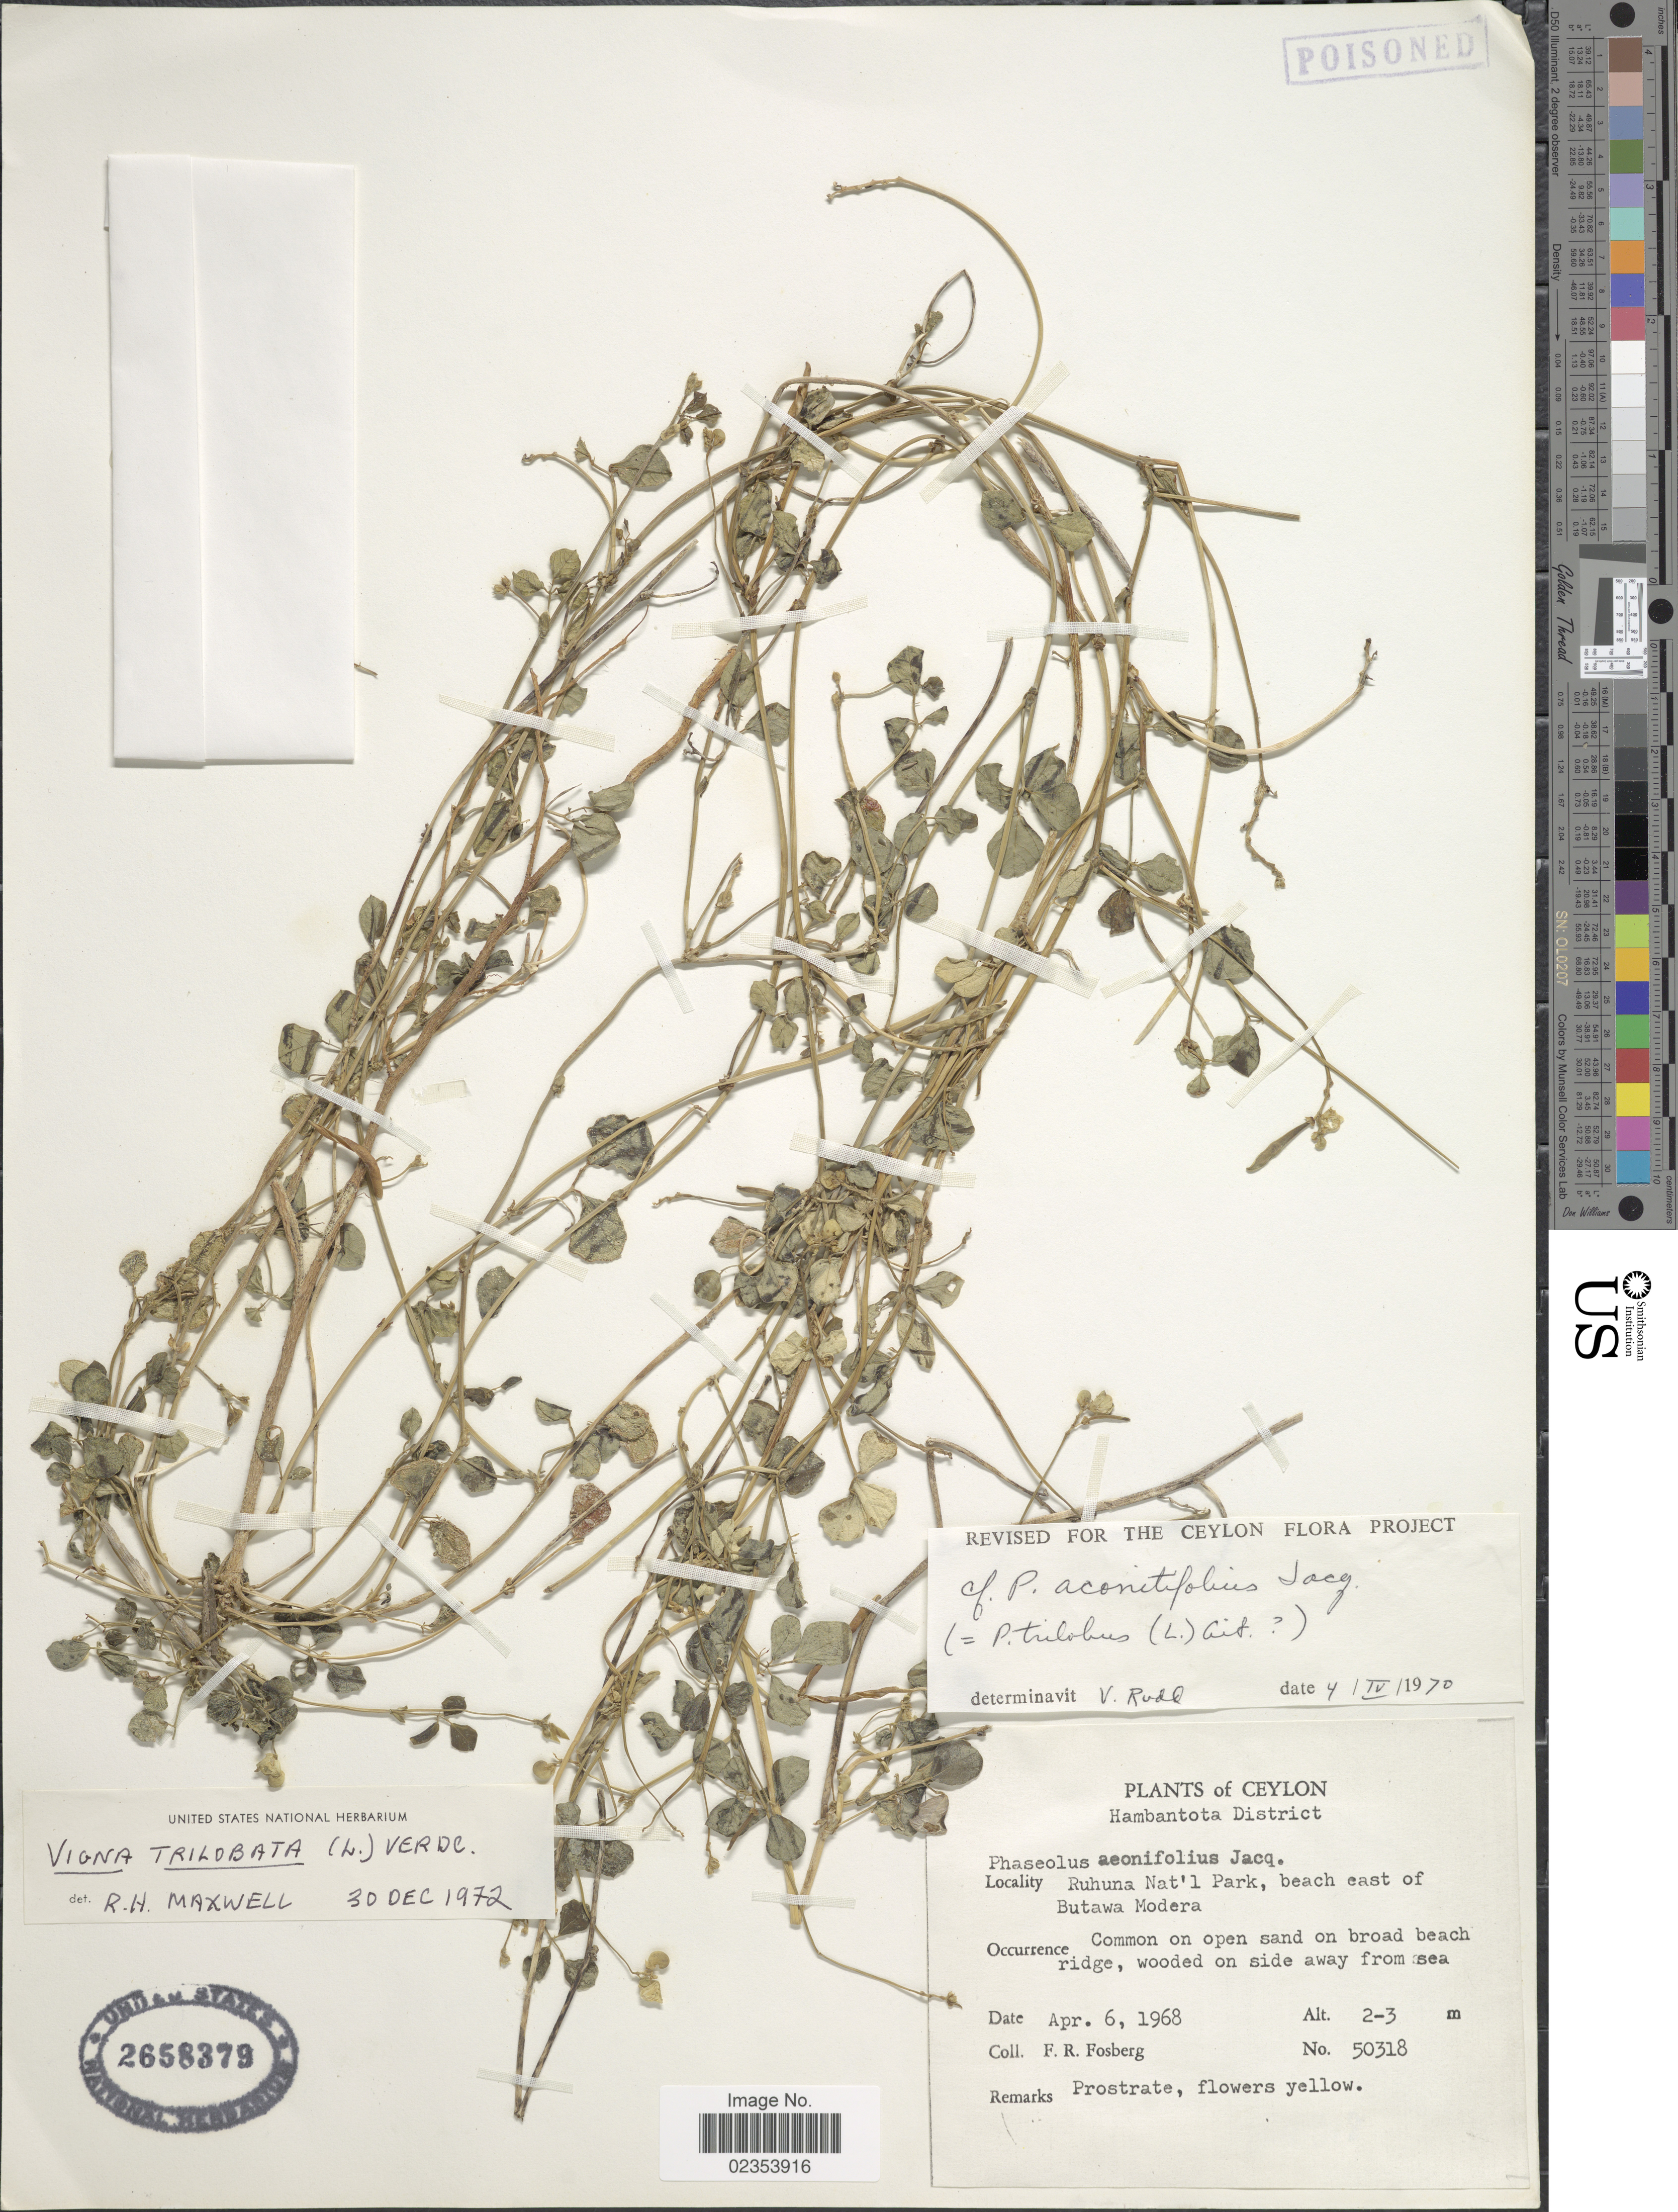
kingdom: Plantae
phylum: Tracheophyta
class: Magnoliopsida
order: Fabales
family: Fabaceae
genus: Vigna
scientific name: Vigna trilobata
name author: (L.) Verdc.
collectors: F. R. Fosberg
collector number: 50318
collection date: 1968-04-06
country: Sri Lanka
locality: Ceylon. Hambantota District. Ruhuna Nat'l Park, beach east of Butawa Modera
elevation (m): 2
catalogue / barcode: US 2658379